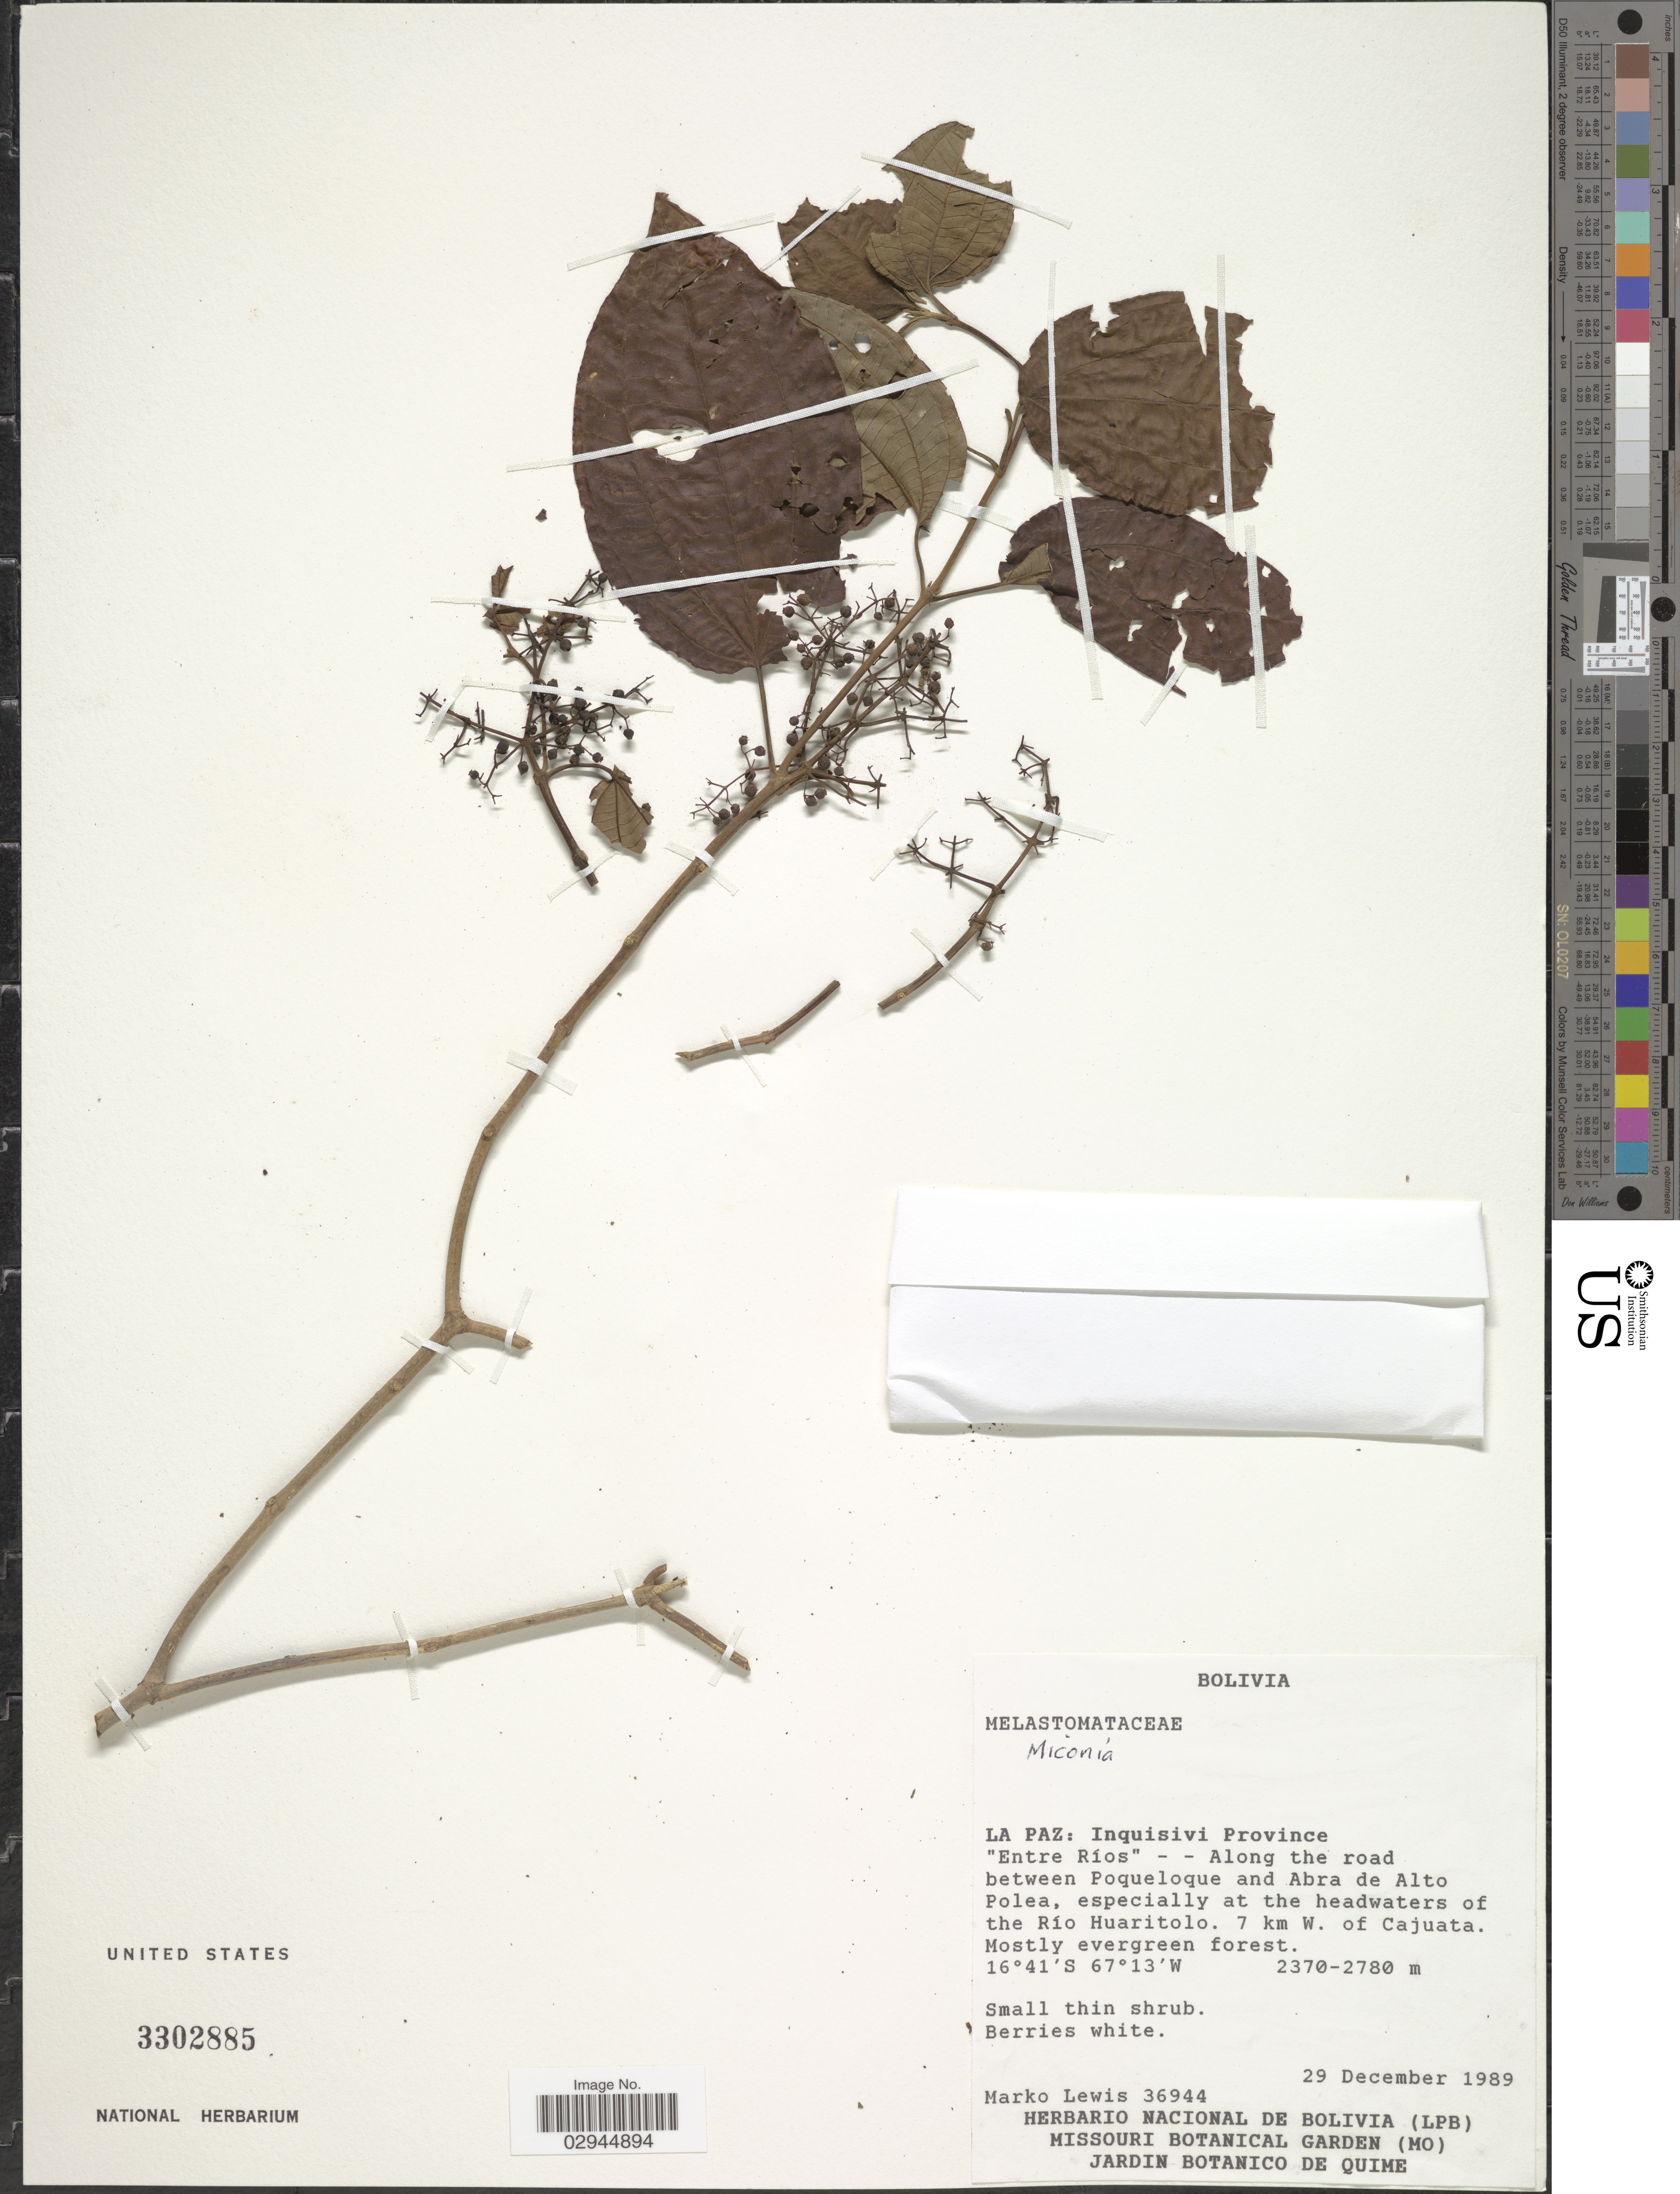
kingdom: Plantae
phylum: Tracheophyta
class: Magnoliopsida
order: Myrtales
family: Melastomataceae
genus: Miconia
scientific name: Miconia sp.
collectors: M. A. Lewis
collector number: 36944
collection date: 1989-12-29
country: Bolivia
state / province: La Paz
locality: Inquisivi Province "Entre Ríos" - - Along the road between Poqueloque and Abra de Alto Polea, especially at the headwaters of the Río Huaritolo. 7 km W. of Cajuata.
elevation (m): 2370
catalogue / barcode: US 3302885